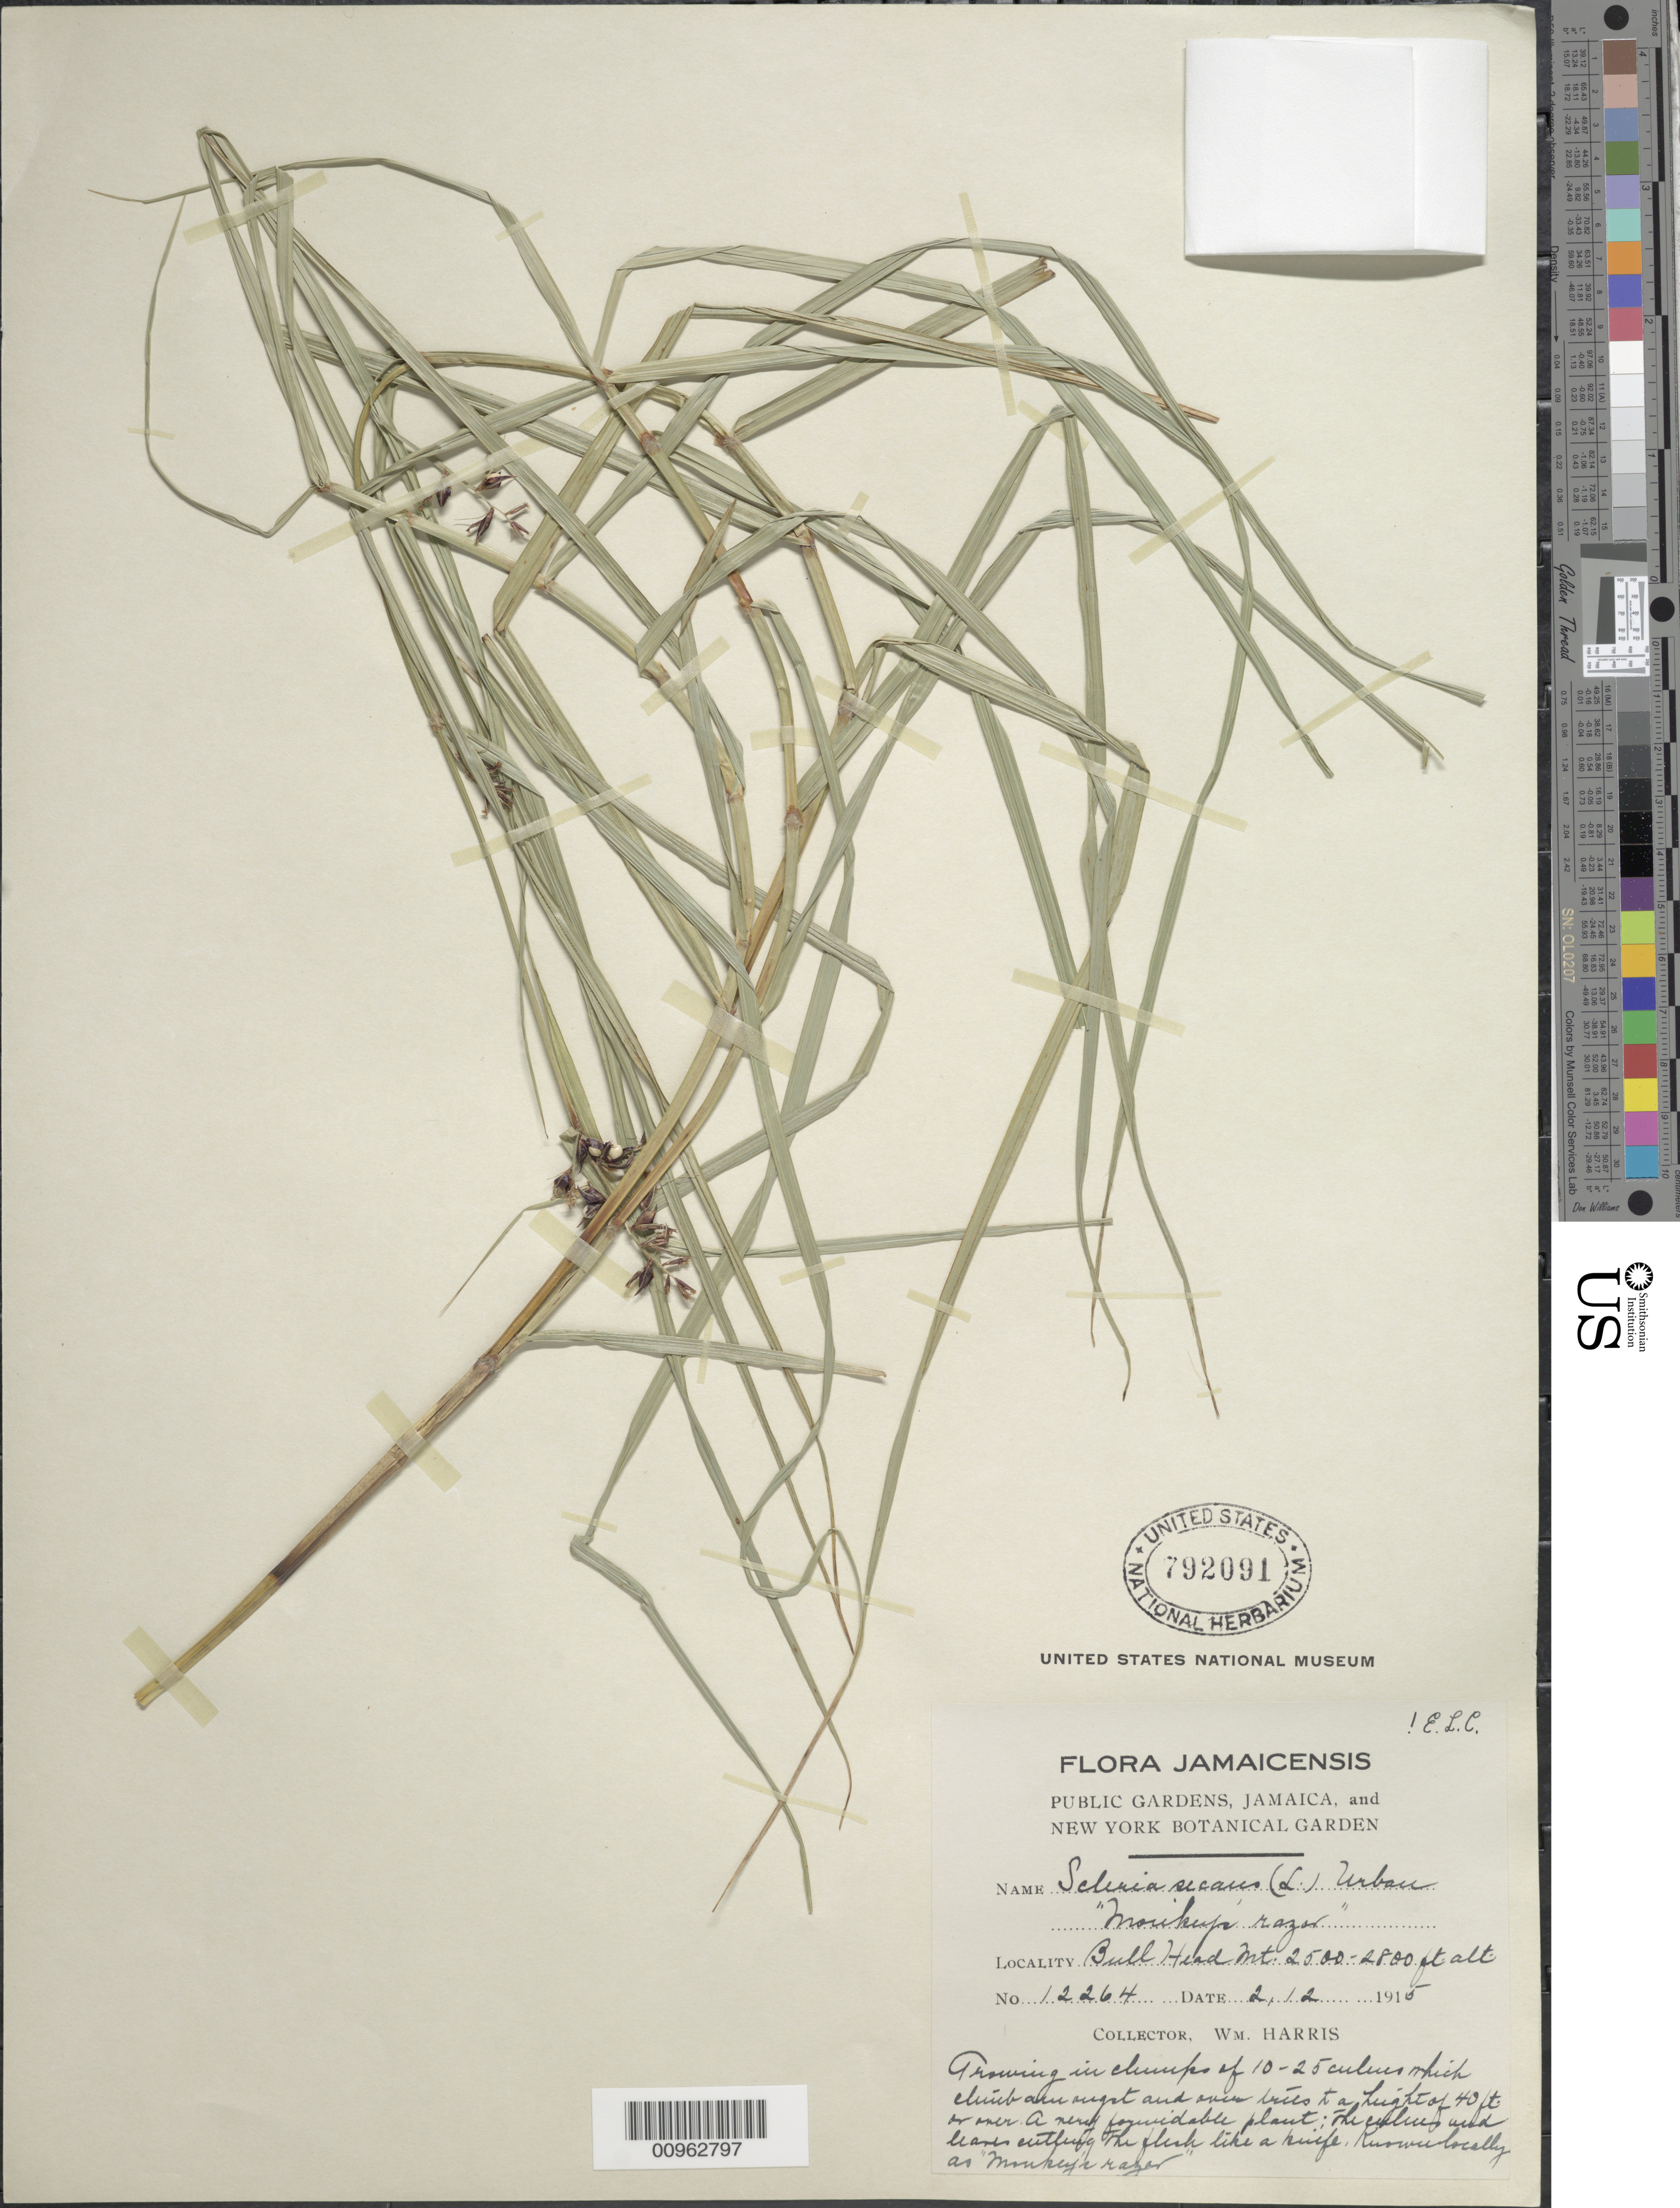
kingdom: Plantae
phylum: Tracheophyta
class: Liliopsida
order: Poales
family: Cyperaceae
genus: Scleria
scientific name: Scleria secans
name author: (L.) Urb.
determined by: Core, E. L.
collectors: W. H. Harris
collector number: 12264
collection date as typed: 12 Dec 1915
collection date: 1915-12-12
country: Jamaica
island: Jamaica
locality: Bull Head Mountain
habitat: Climb amongst and over trees to height of 40 ft or over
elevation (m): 762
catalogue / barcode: US 792091